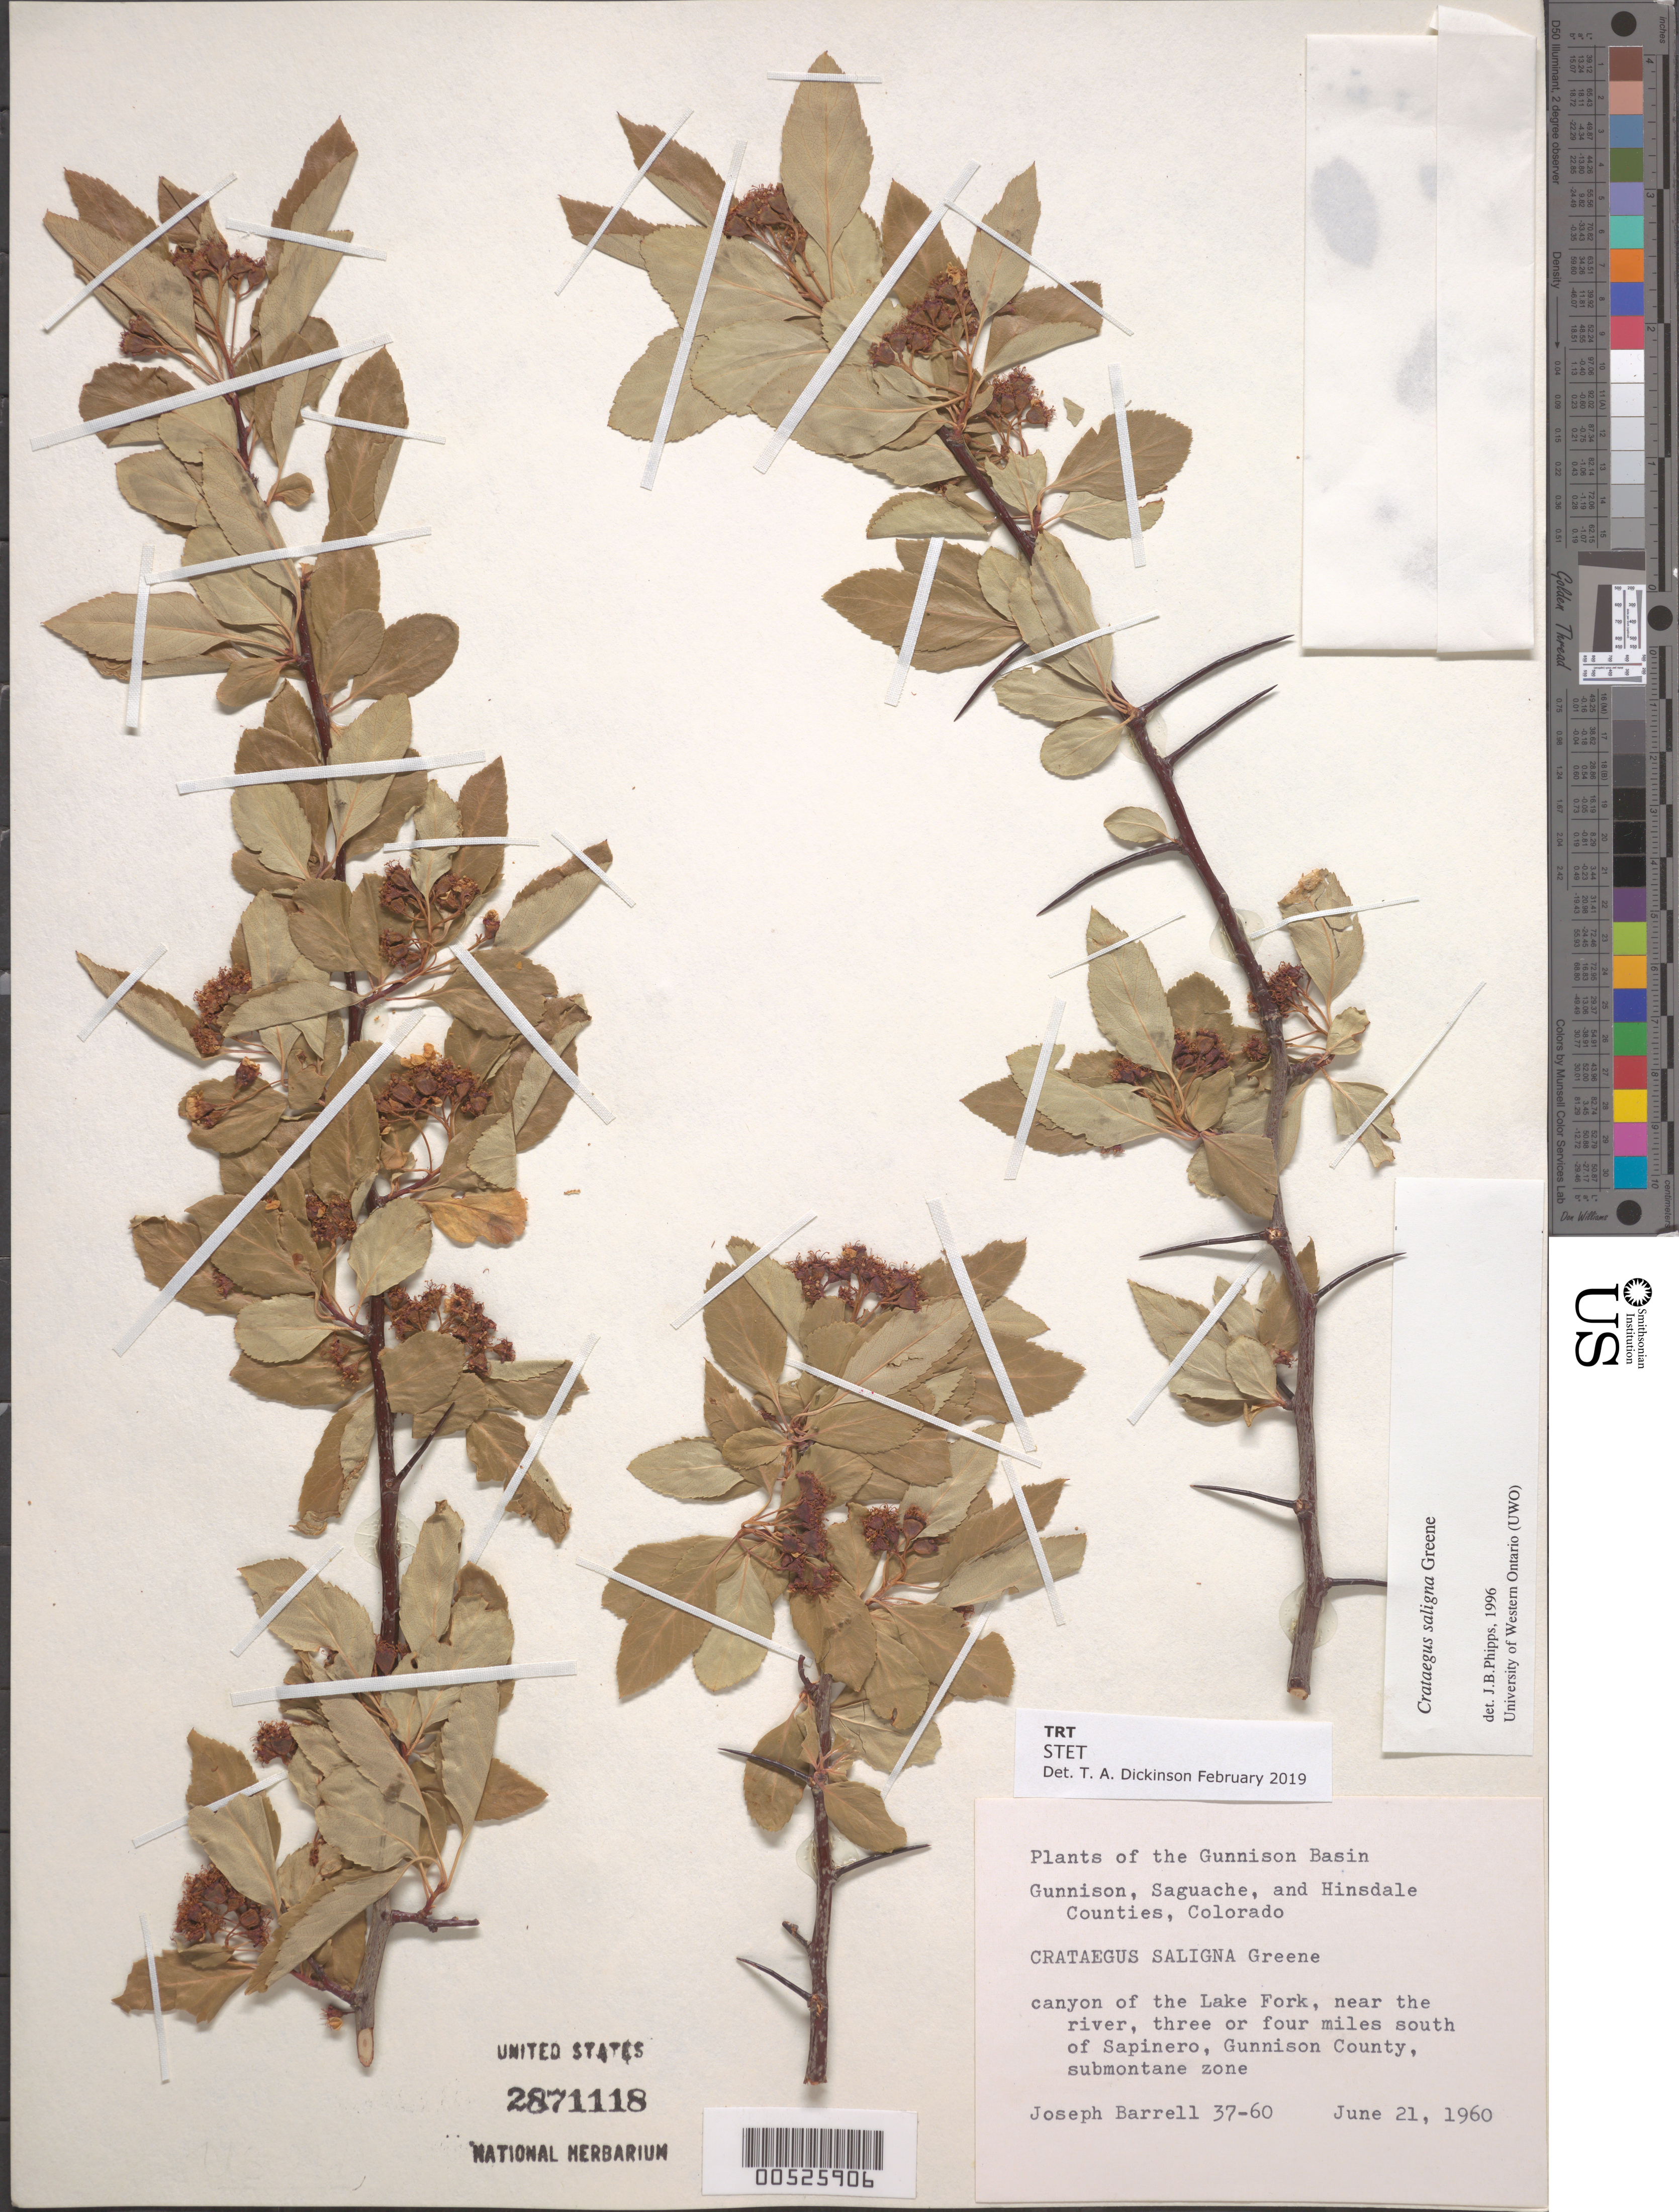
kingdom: Plantae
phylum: Tracheophyta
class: Magnoliopsida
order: Rosales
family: Rosaceae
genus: Crataegus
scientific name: Crataegus saligna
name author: Greene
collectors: J. Barrell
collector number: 37-60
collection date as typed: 21 Jun 1960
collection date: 1960-06-21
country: United States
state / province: Colorado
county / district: Gunnison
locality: Canyon of the Lake Fork, near the river, 3 - 4 mi. S of Sapinero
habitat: Submontane zone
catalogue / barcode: US 2871118